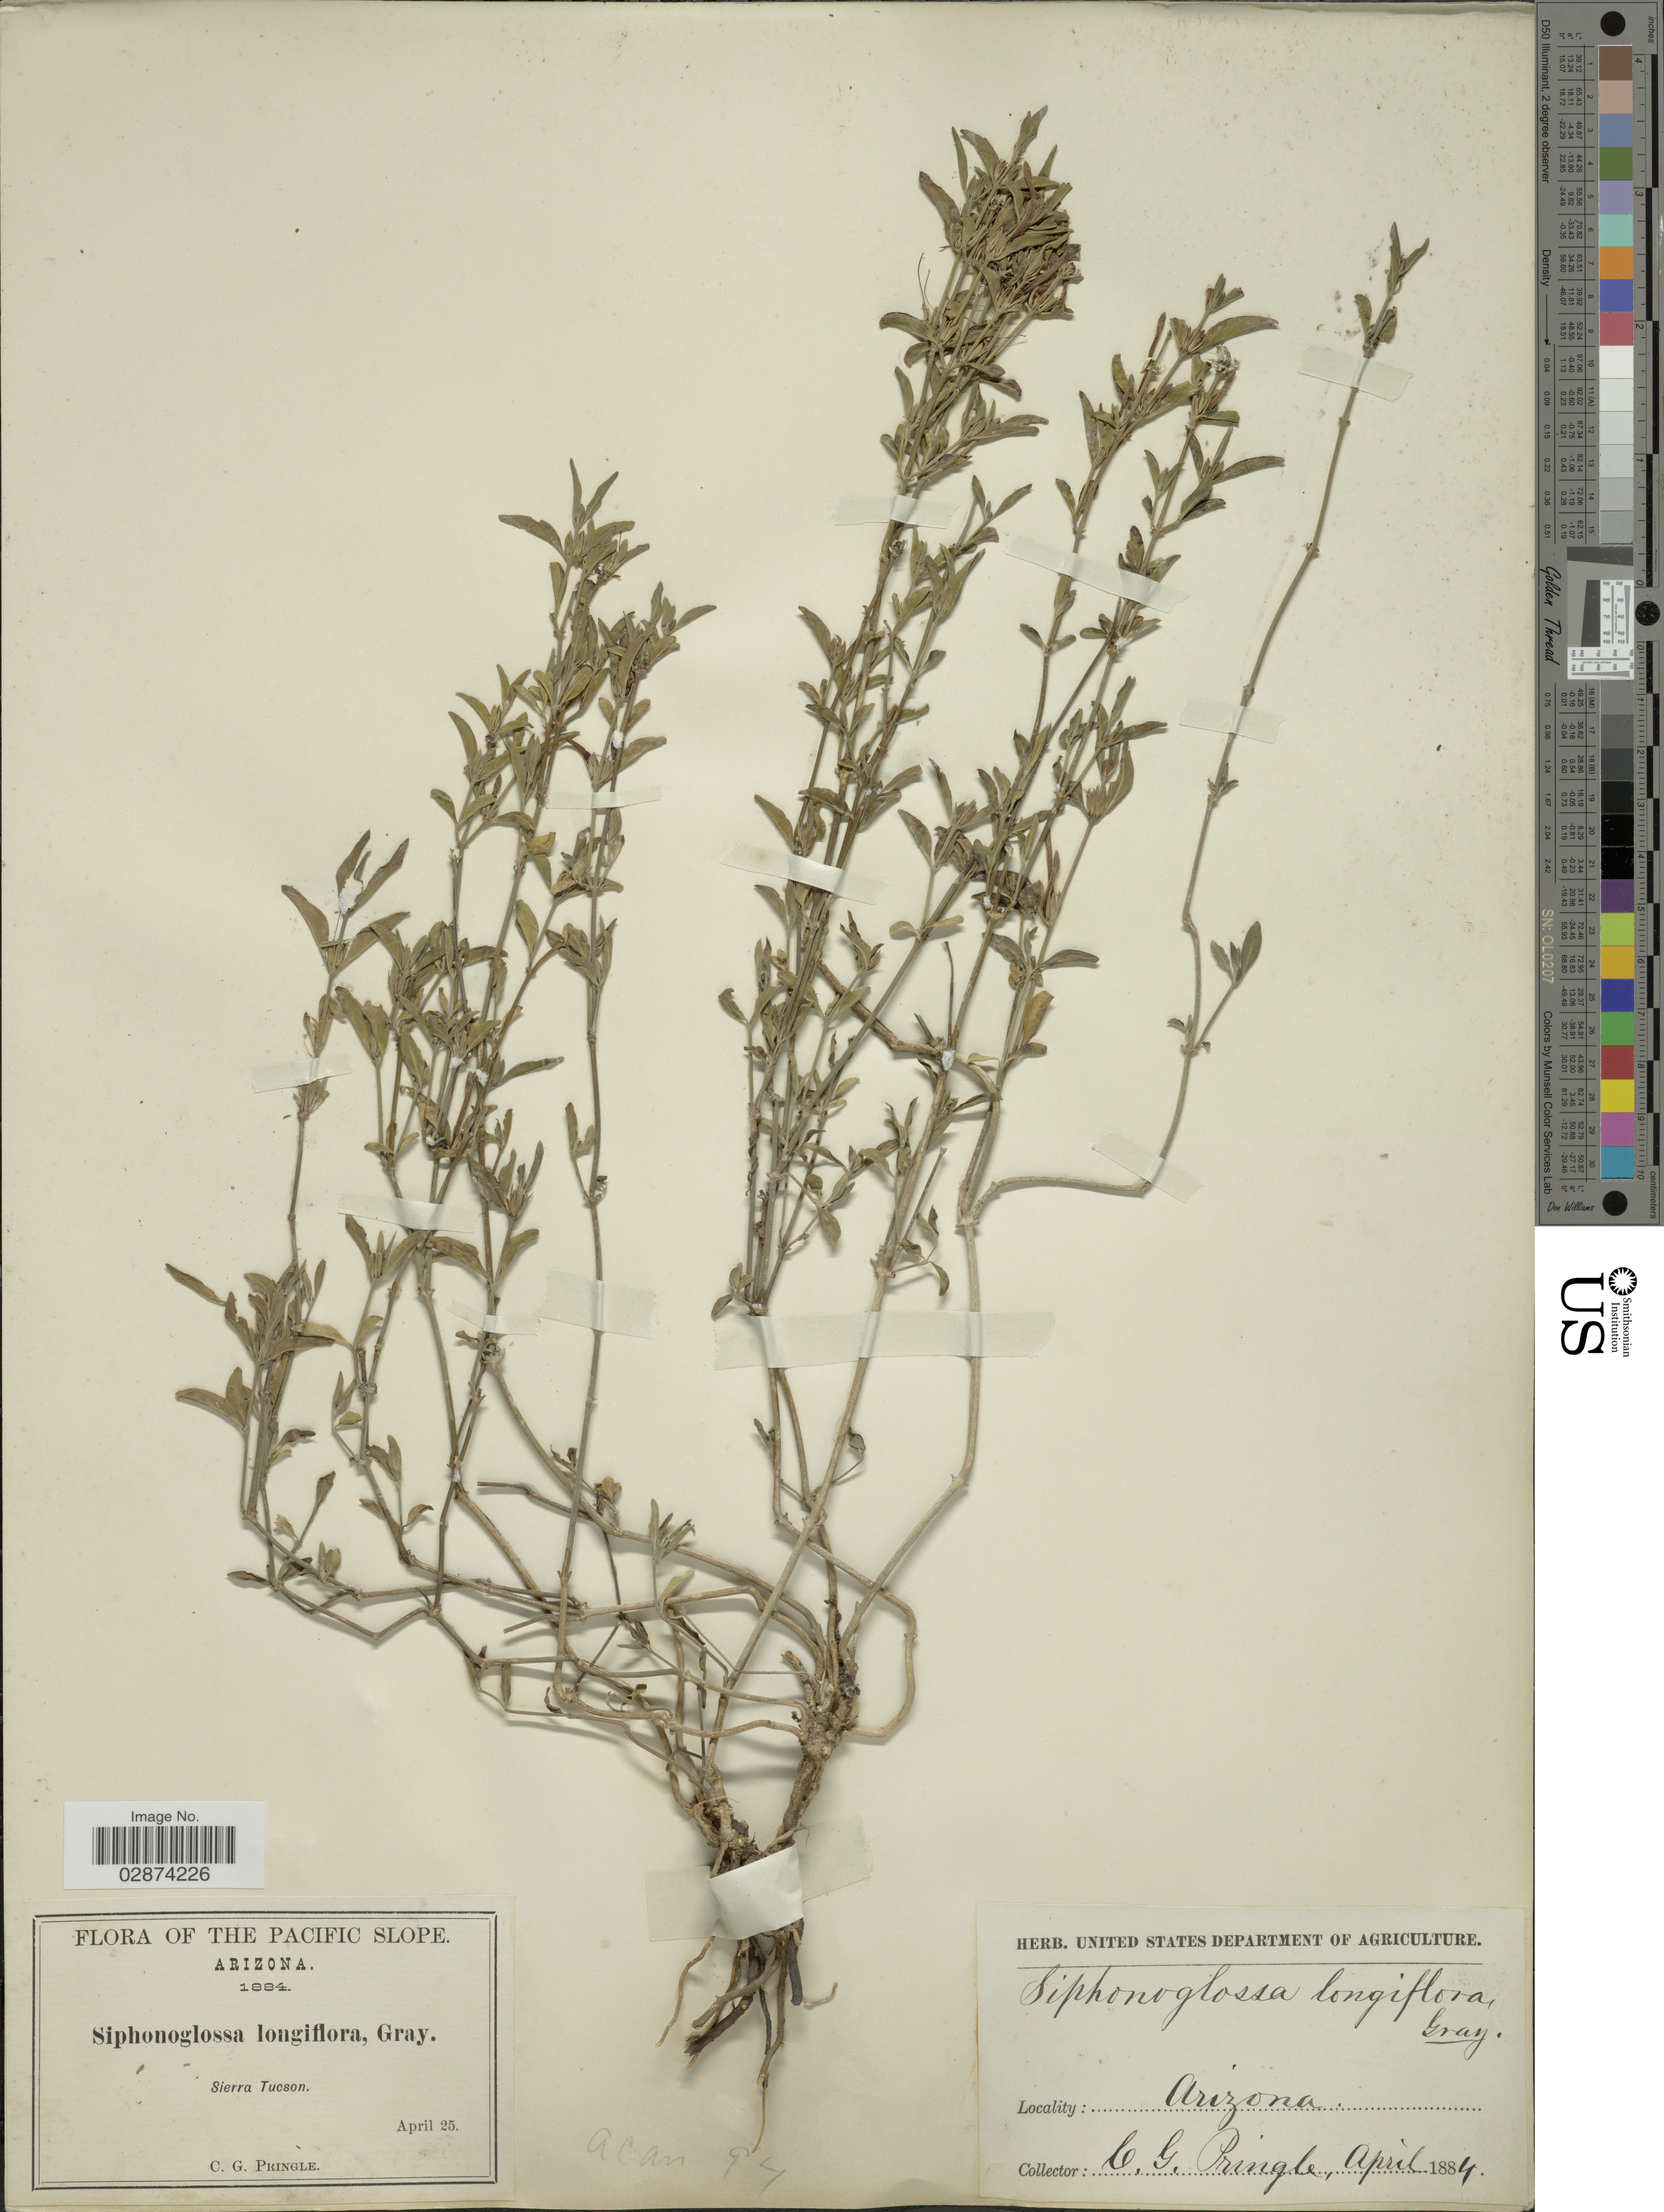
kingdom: Plantae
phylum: Tracheophyta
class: Magnoliopsida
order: Lamiales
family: Acanthaceae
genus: Justicia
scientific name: Justicia longii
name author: Hilsenb.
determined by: Fisher, Amanda, (LOB), California State University, Long Beach (UNITED STATES)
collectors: C. G. Pringle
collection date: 1884-04-25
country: United States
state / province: Arizona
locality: The Pacific Slope. Sierra Tucson.